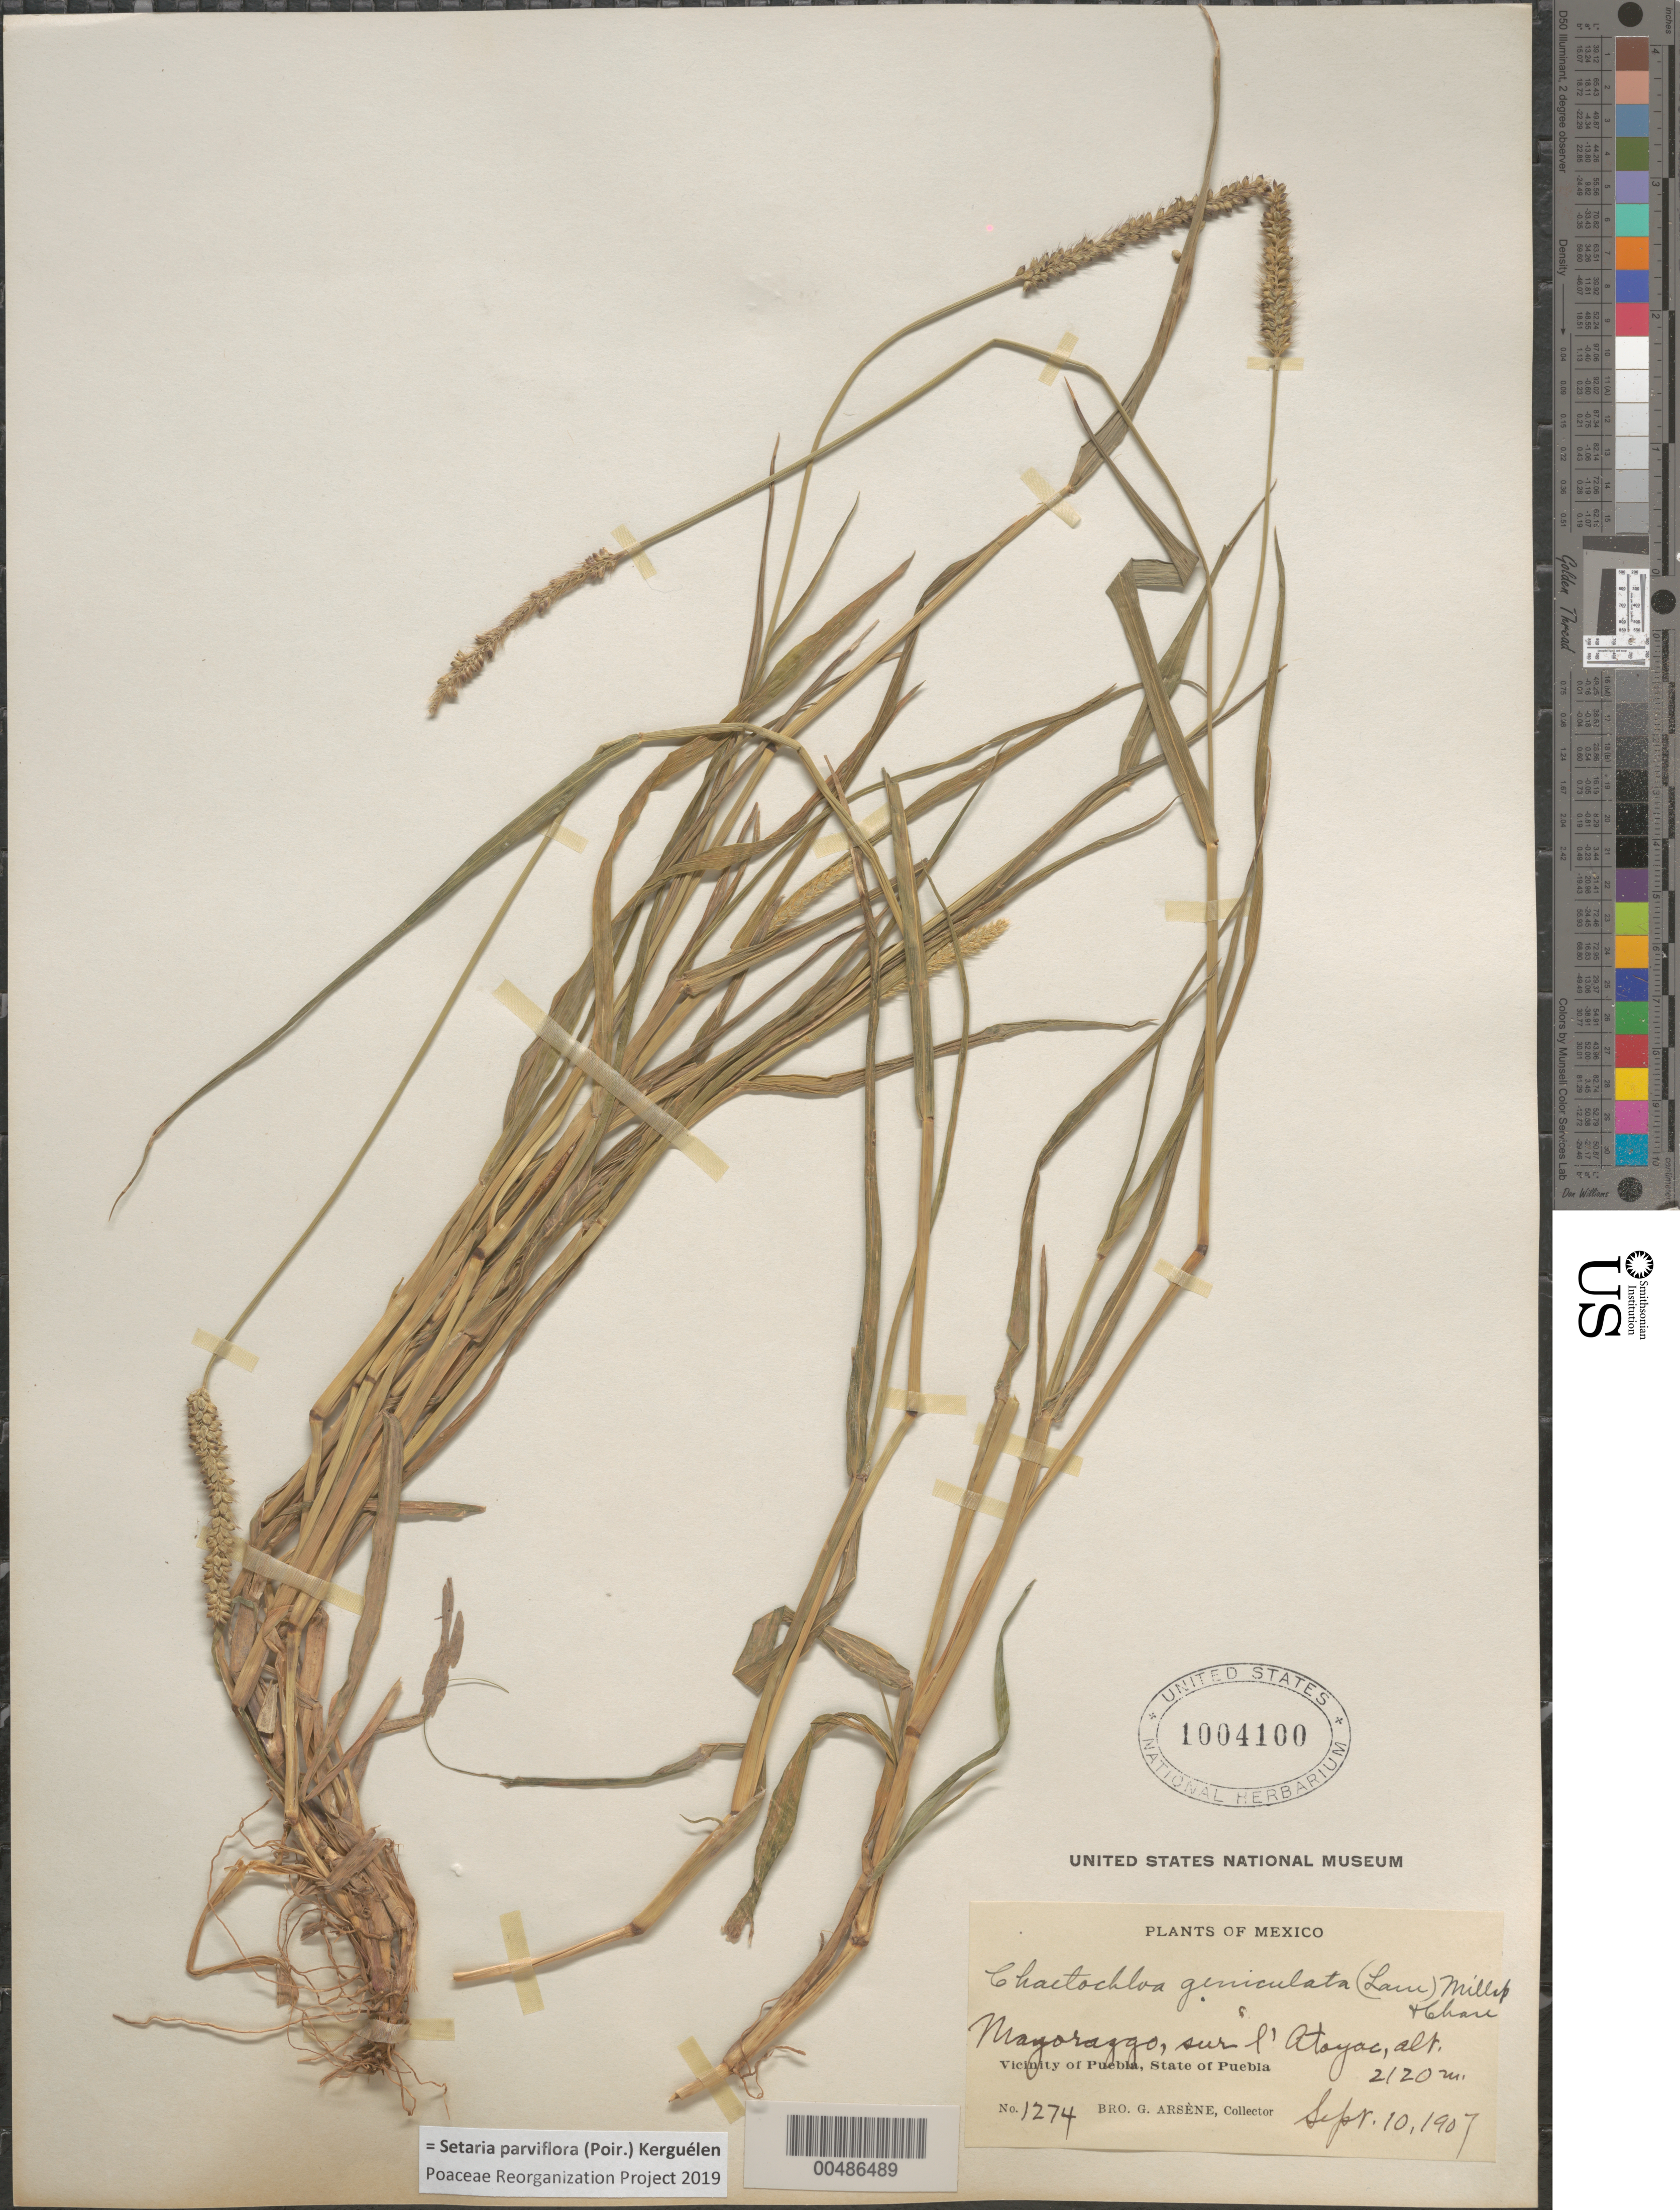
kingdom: Plantae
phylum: Tracheophyta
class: Liliopsida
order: Poales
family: Poaceae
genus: Setaria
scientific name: Setaria parviflora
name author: (Poir.) Kerguélen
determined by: Poaceae Reorganization Project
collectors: Bro. G. Arsène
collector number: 1274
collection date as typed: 10 Sep 1907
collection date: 1907-09-10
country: Mexico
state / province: Puebla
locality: Mayorazgo, S of Atoyac, vicinity of Puebla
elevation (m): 2120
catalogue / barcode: US 1004100